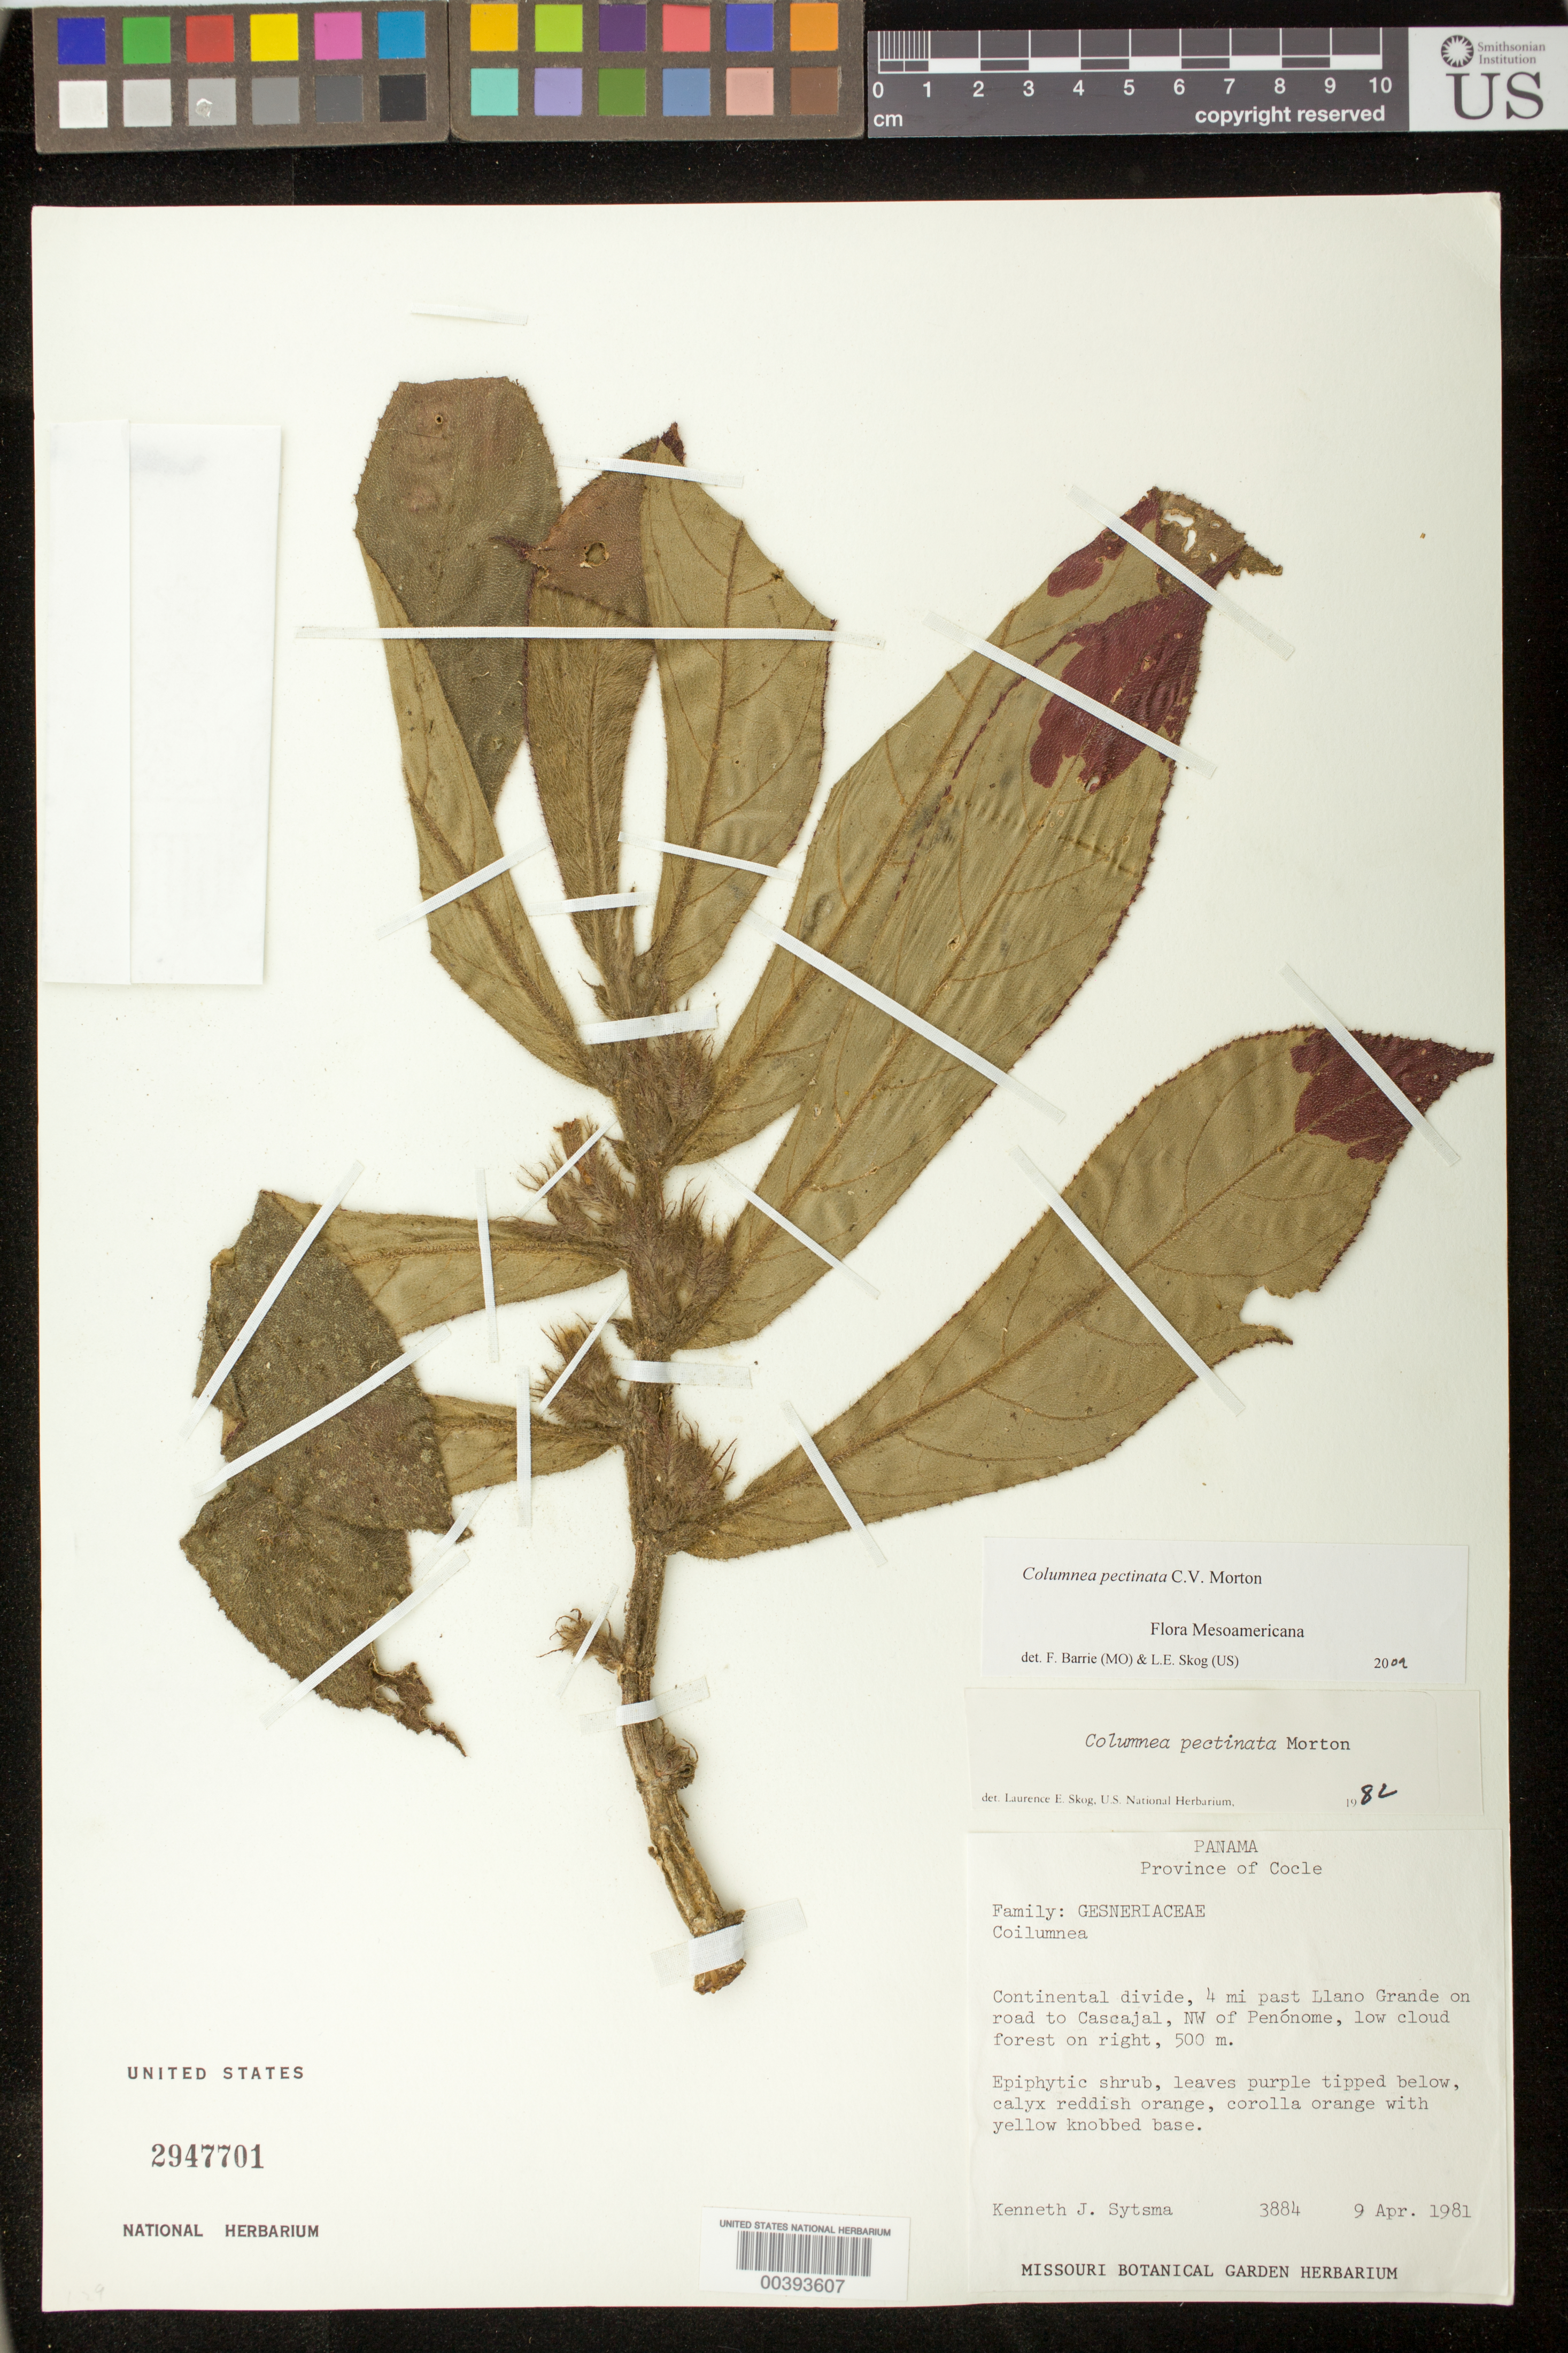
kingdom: Plantae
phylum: Tracheophyta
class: Magnoliopsida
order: Lamiales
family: Gesneriaceae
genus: Columnea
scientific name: Columnea pectinata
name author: C.V. Morton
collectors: K. J. Sytsma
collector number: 3884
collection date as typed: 09 Apr 1981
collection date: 1981-04-09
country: Panama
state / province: Coclé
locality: Llano Grande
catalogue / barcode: US 2947701